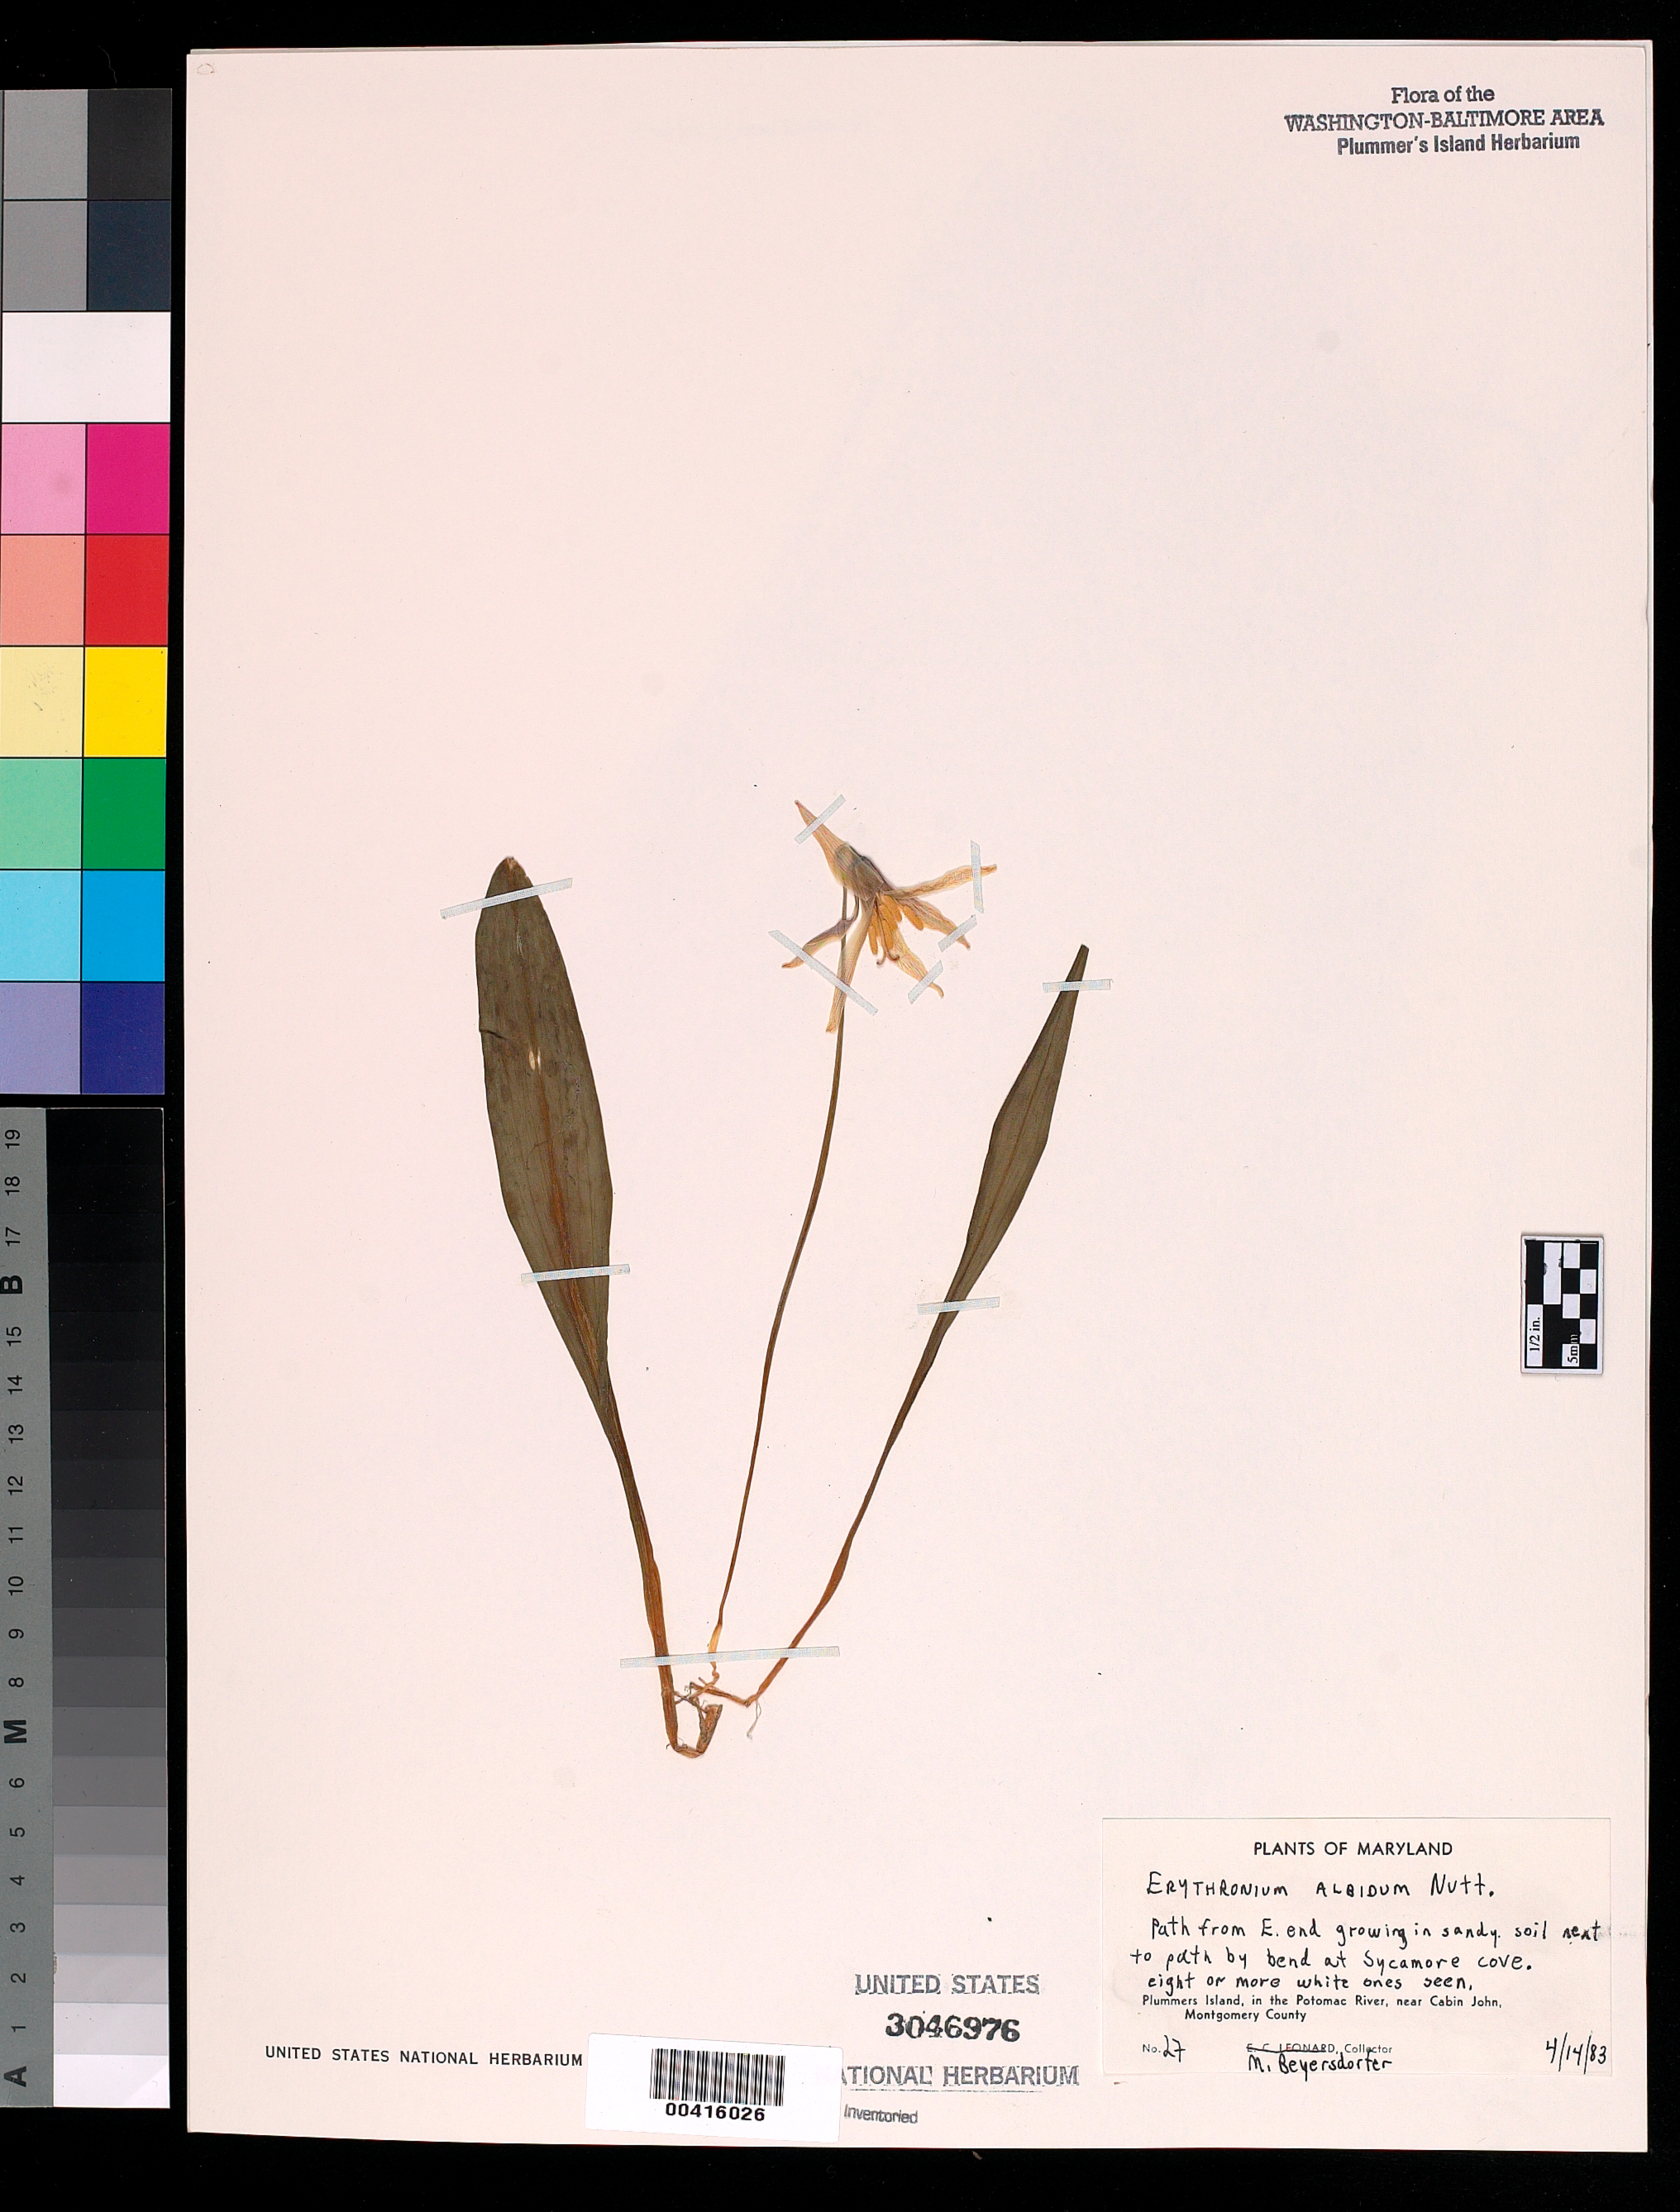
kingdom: Plantae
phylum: Tracheophyta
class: Liliopsida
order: Liliales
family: Liliaceae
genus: Erythronium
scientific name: Erythronium albidum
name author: Nutt.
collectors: M. Beyersdorfer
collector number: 27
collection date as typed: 14 Apr 1983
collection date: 1983-04-14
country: United States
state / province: Maryland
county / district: Montgomery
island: Plummers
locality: Plummer's Island; path from E. end next to path by bend at Sycamore Cove C. & O. Canal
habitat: Sandy soil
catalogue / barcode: US 3046976